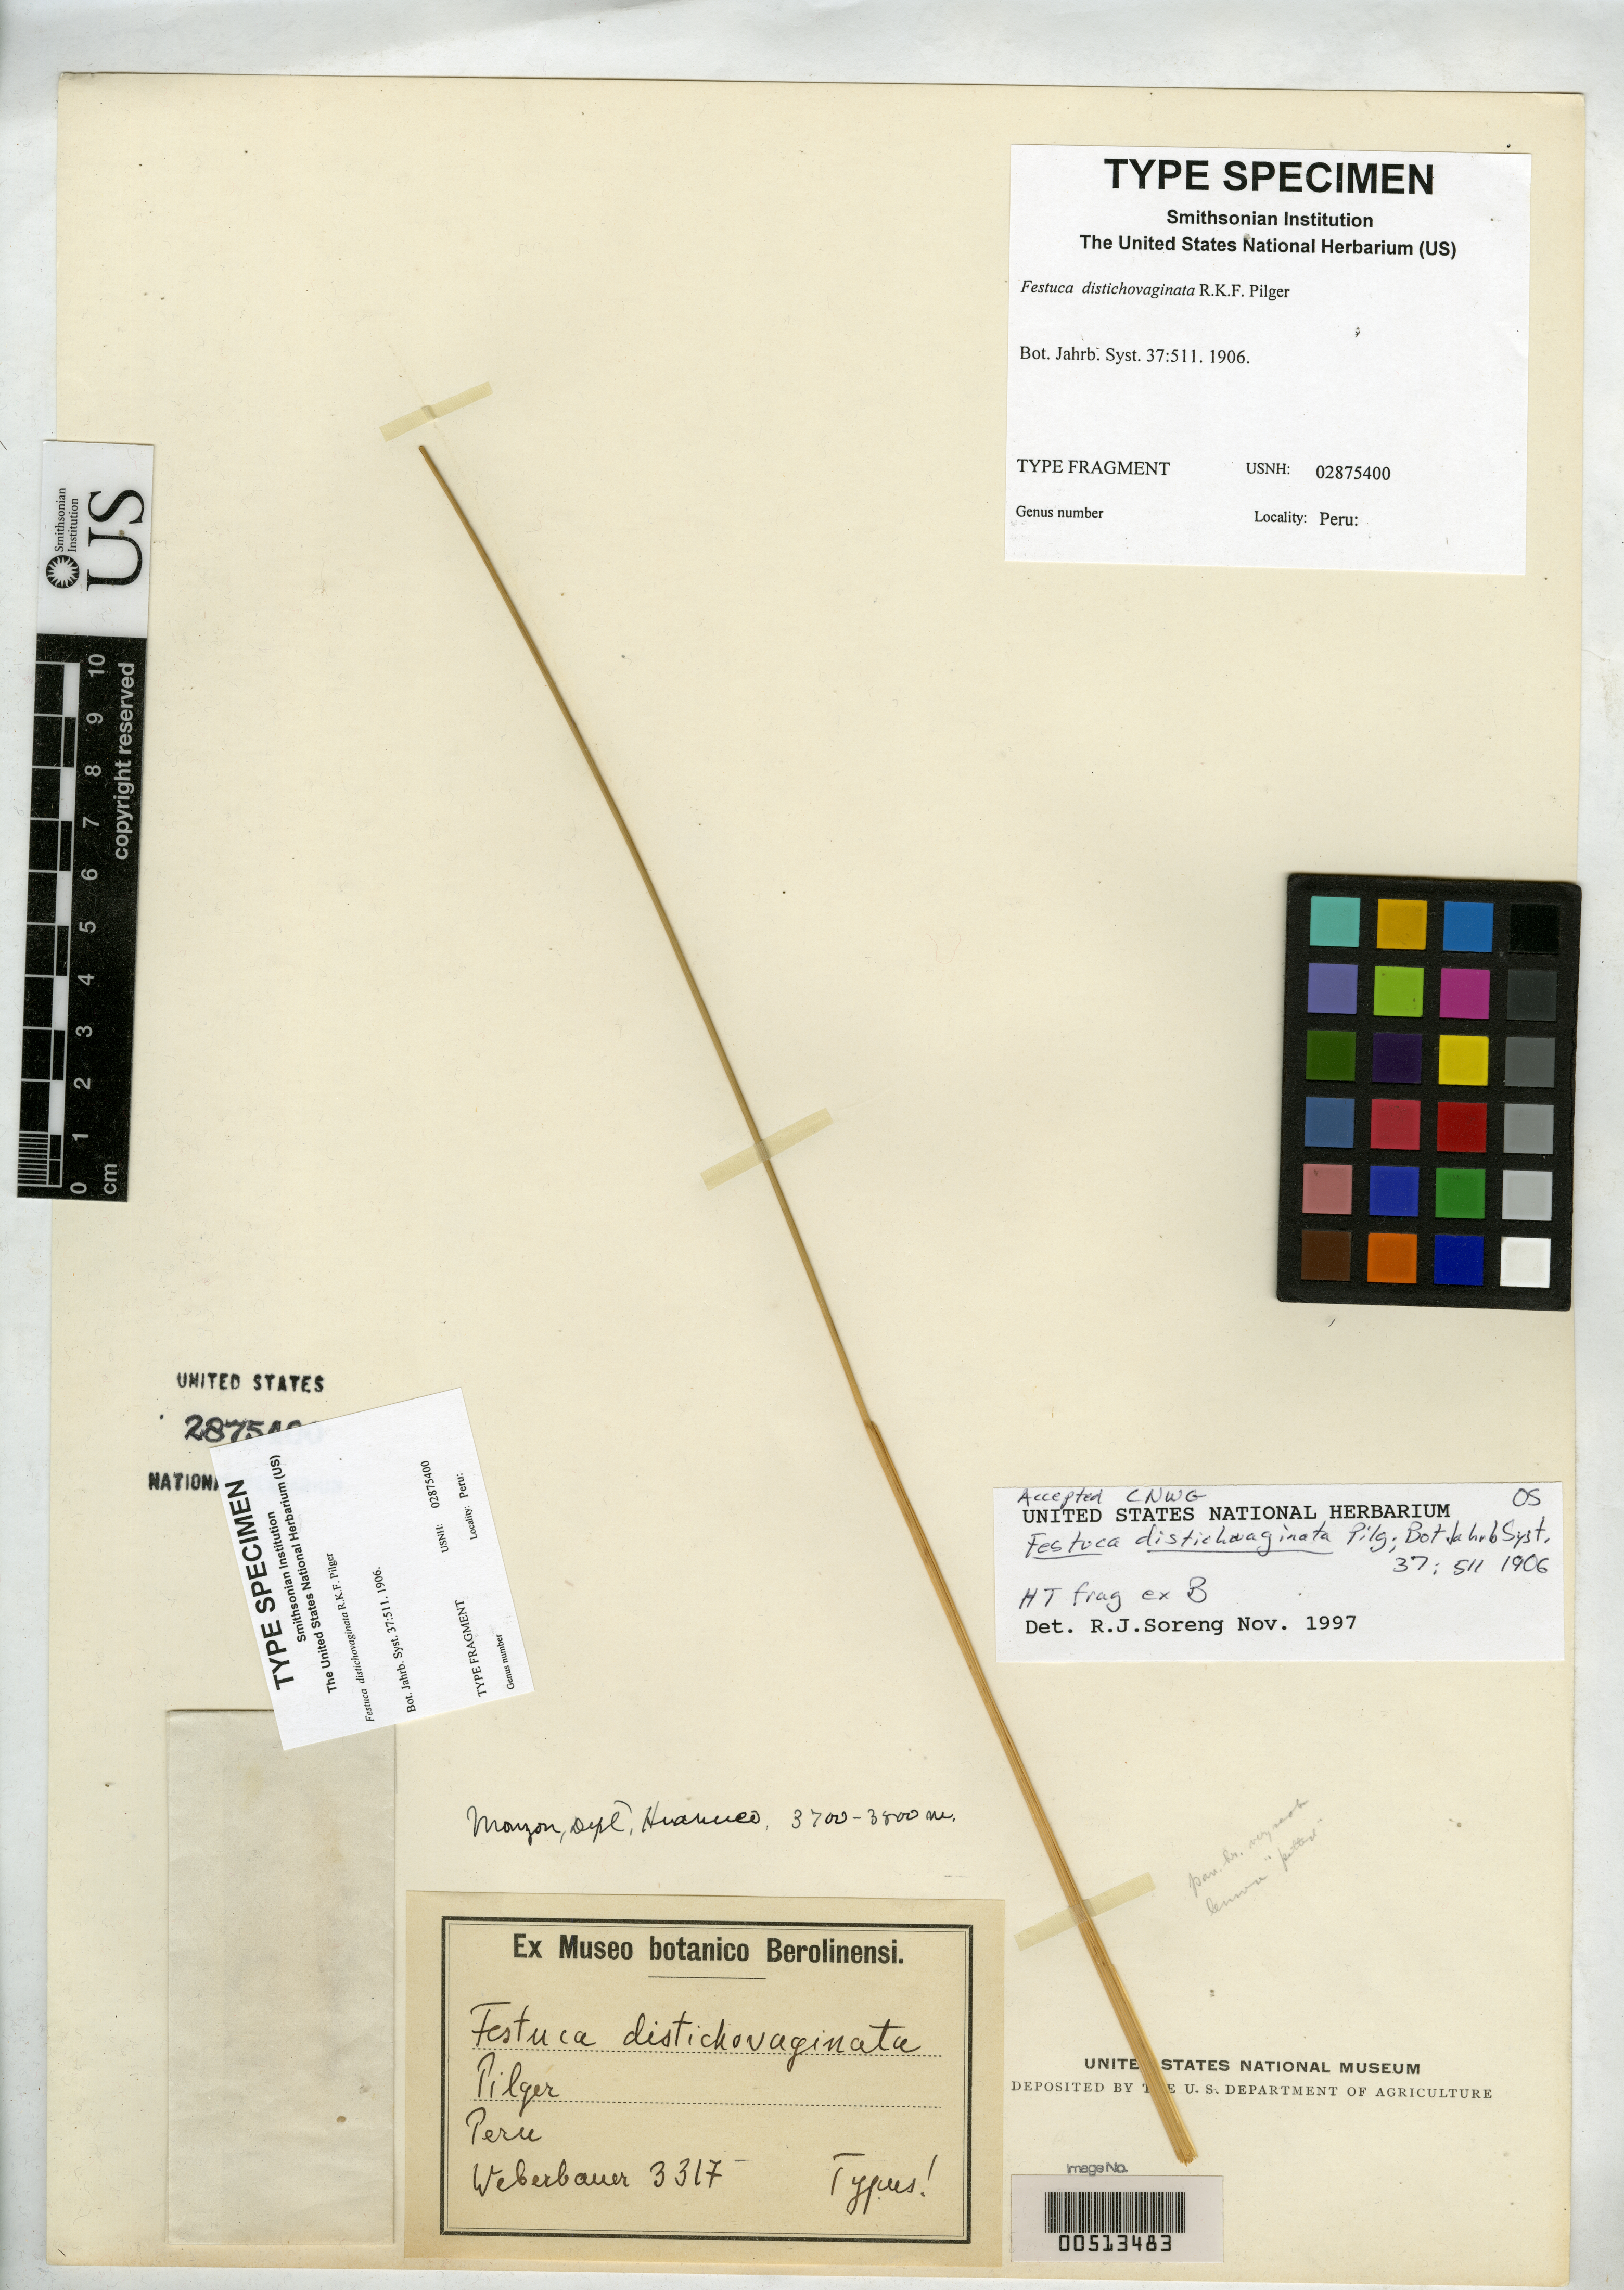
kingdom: Plantae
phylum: Tracheophyta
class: Liliopsida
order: Poales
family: Poaceae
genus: Festuca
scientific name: Festuca distichovaginata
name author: Pilg.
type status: Type Fragment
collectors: A. Weberbauer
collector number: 3317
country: Peru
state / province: San Martín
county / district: Mariscal Cáceres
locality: Rio Huallaga, margen Derecha del; Balsa Probana; dtto. Tocache Nuevo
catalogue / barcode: US 2875400